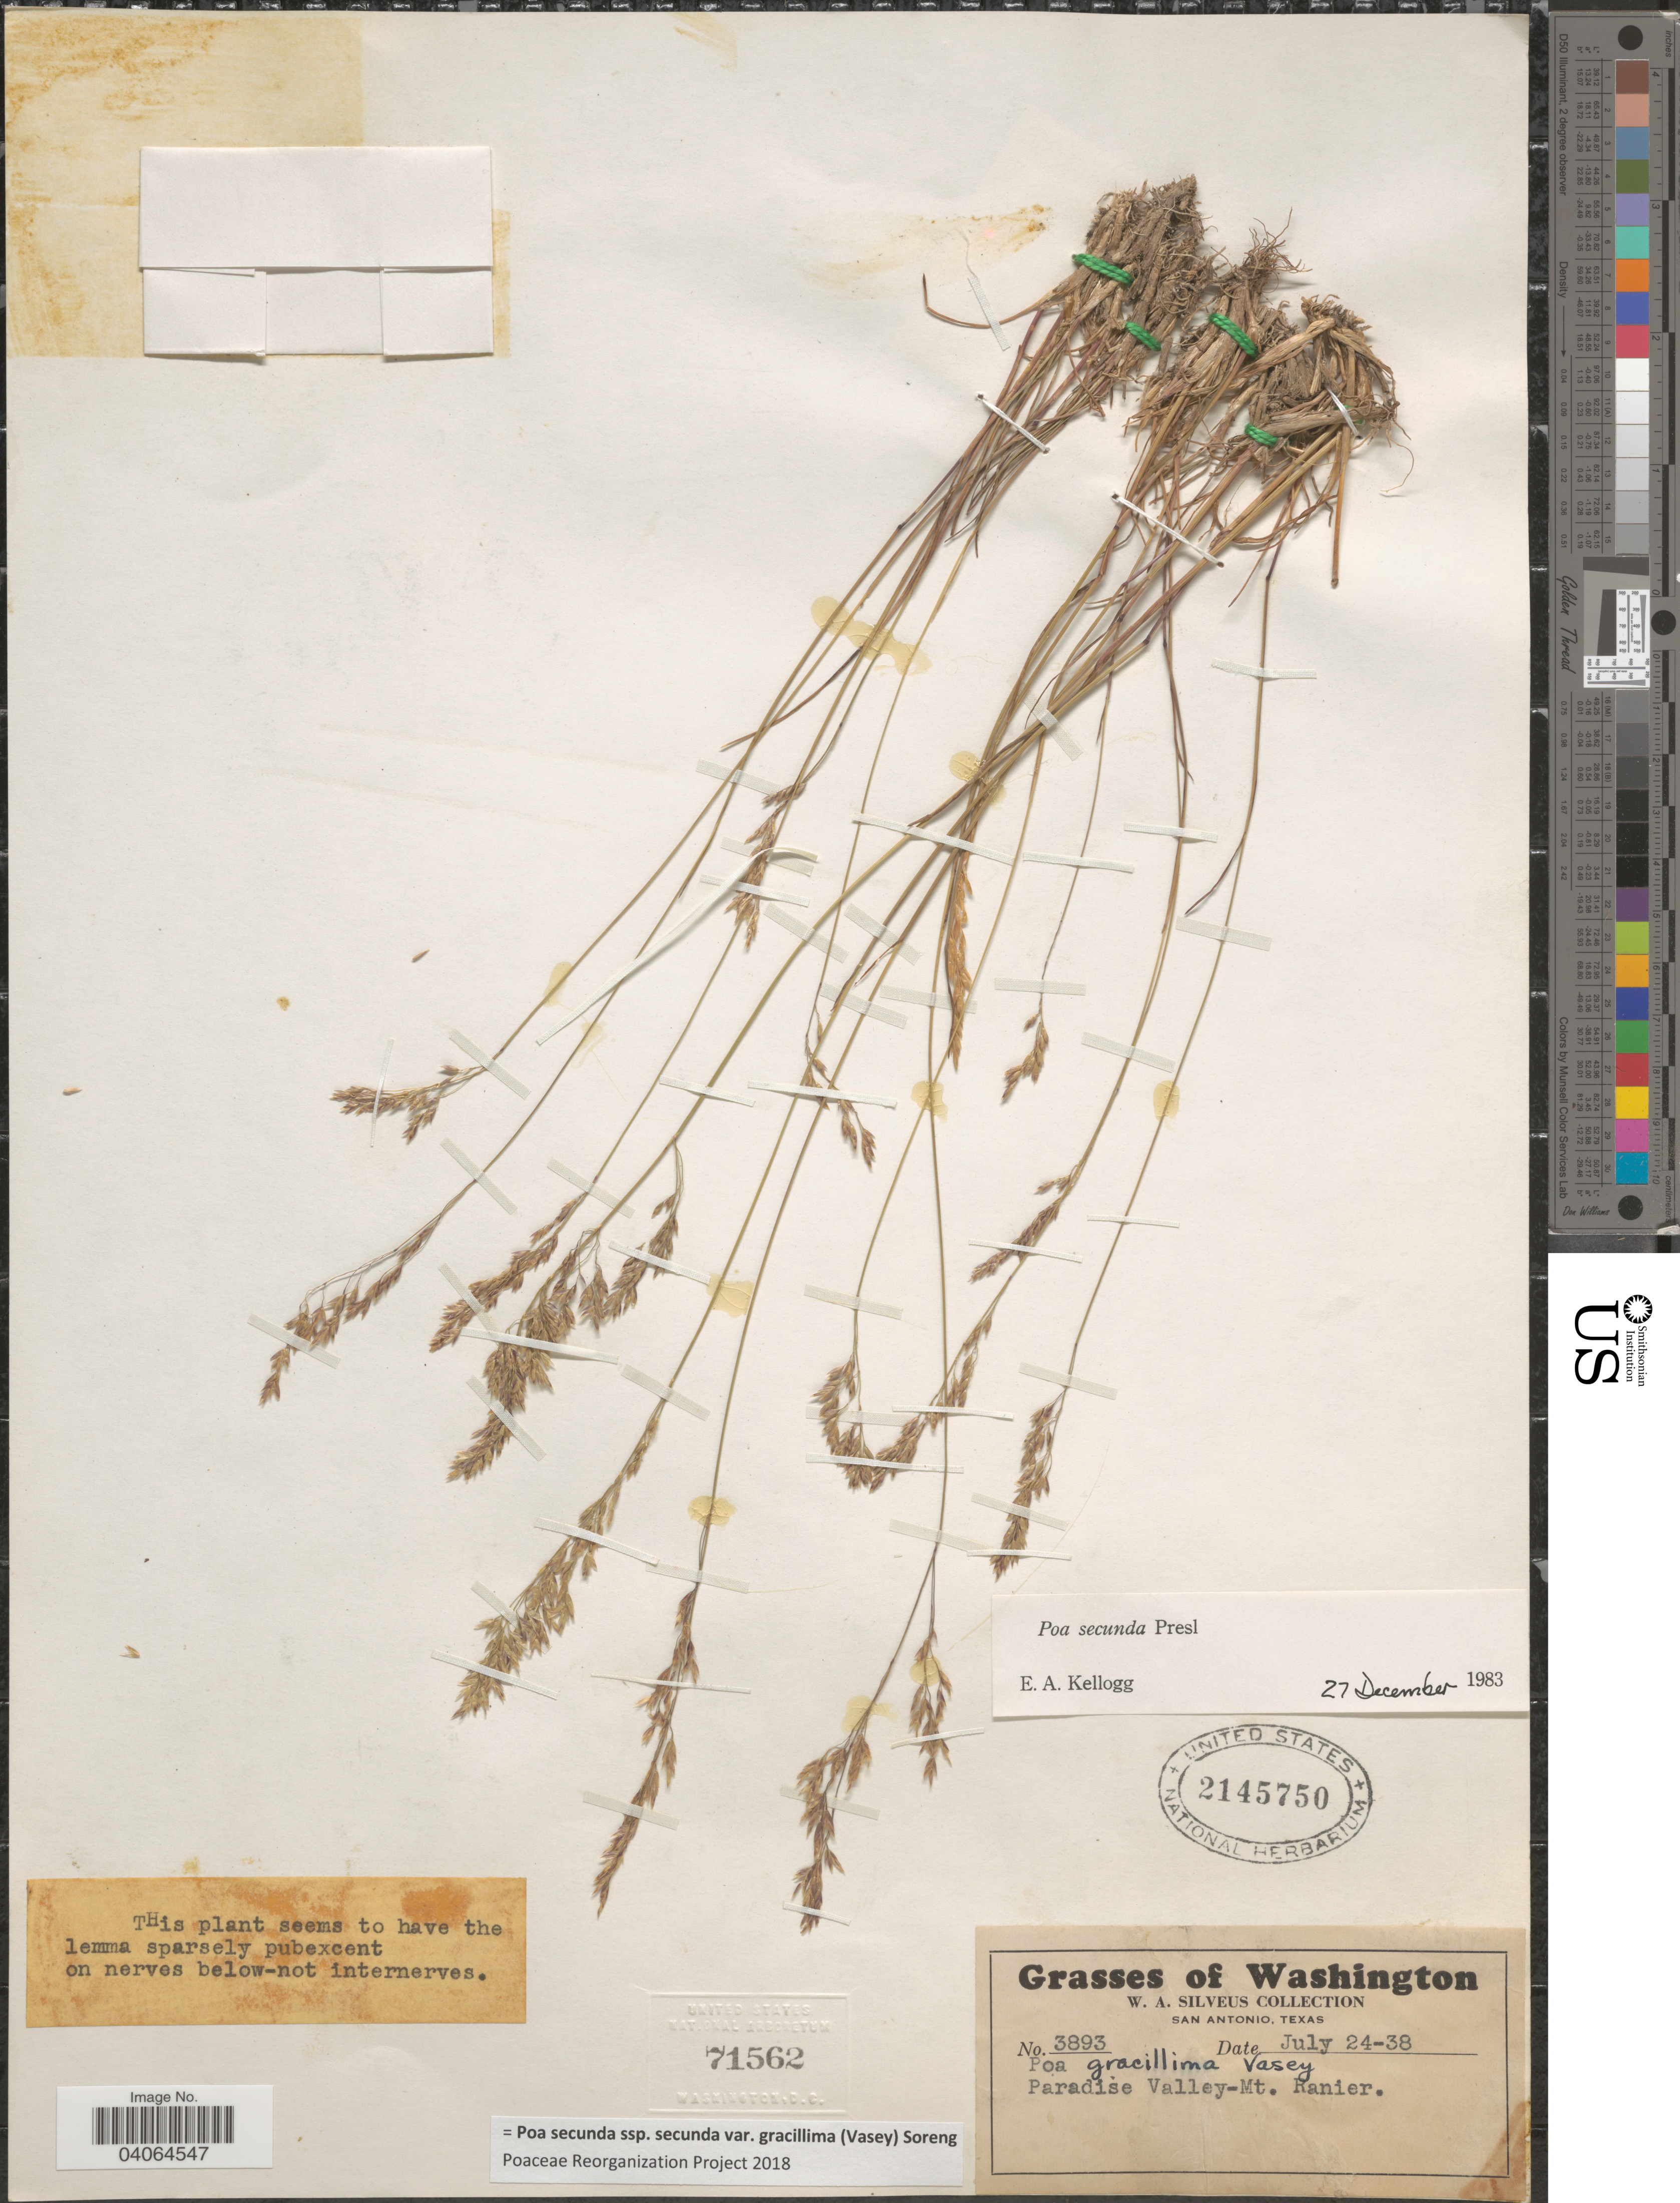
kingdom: Plantae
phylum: Tracheophyta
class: Liliopsida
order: Poales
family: Poaceae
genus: Poa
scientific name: Poa secunda subsp. secunda var. gracillima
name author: (Vasey) Soreng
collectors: W. Silveus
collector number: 3893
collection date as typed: Transcribed d/m/y: 24/7/38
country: United States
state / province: Washington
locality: Paradise Valley-Mt. Ranier.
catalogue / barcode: US 2145750